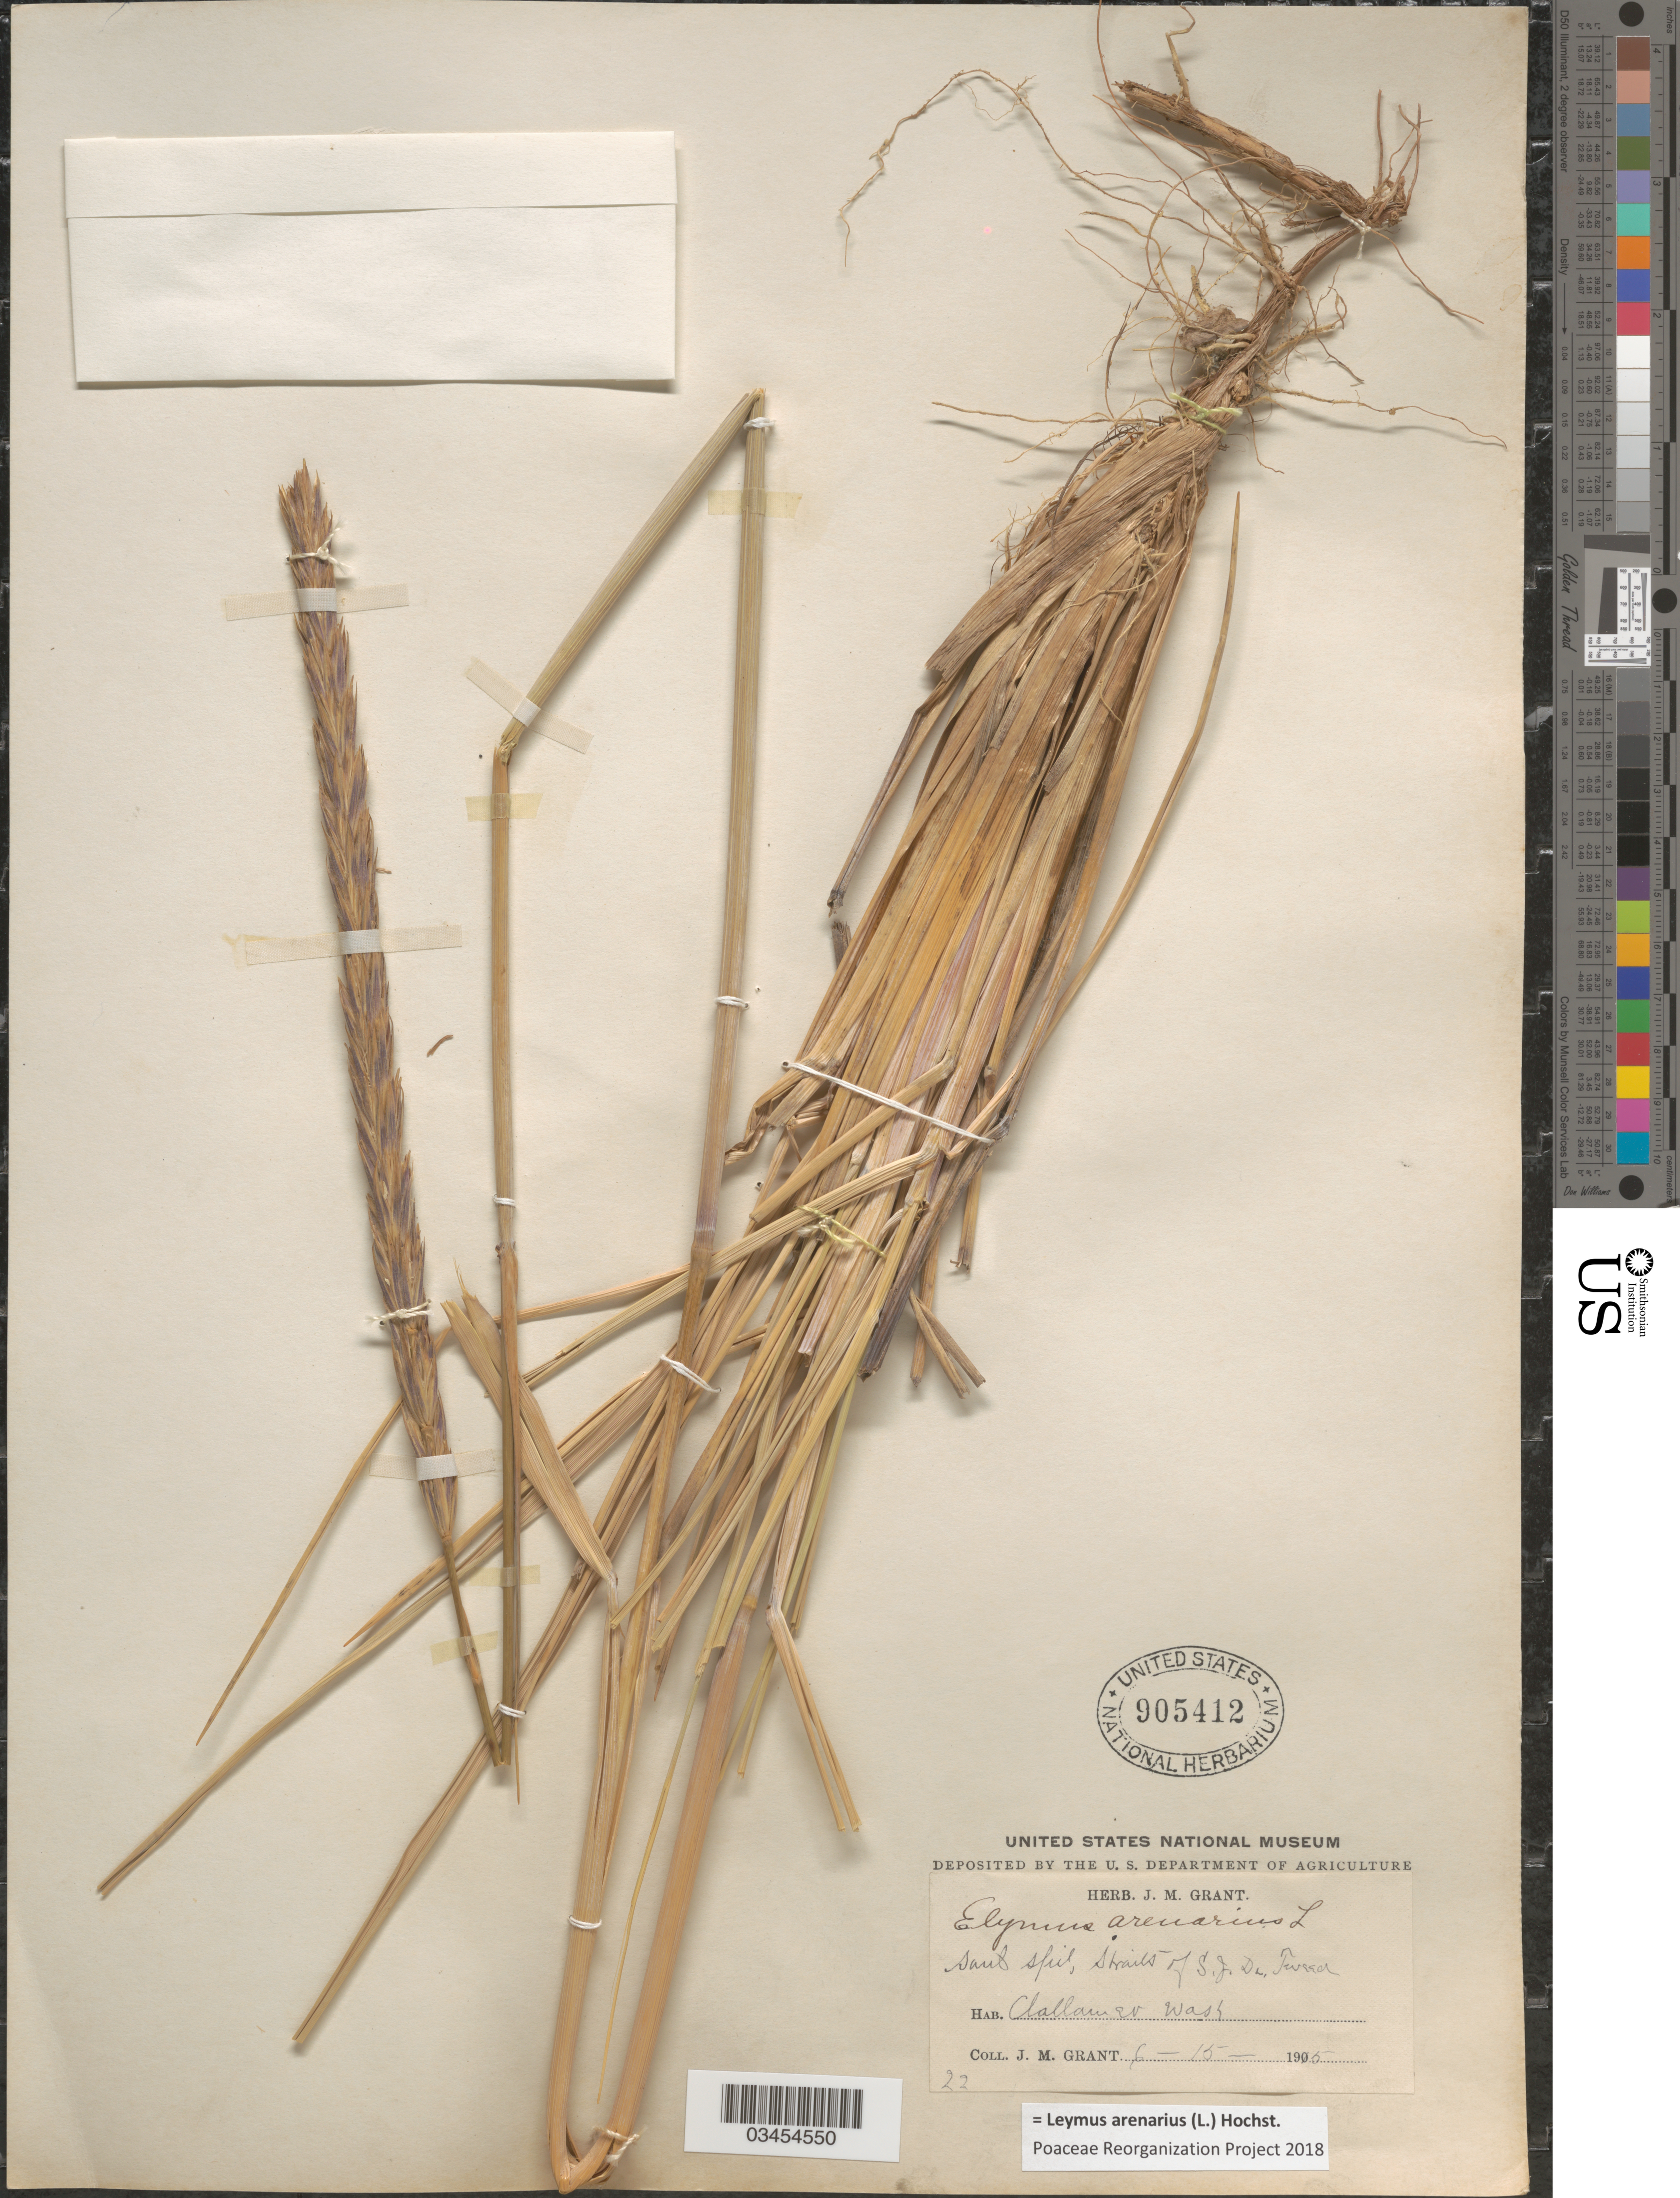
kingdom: Plantae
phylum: Tracheophyta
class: Liliopsida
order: Poales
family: Poaceae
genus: Leymus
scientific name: Leymus mollis subsp. mollis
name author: (Trin.) Pilg.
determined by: Soreng, Robert J., Research Associate (BOT), Smithsonian Institution - National Museum of Natural History (UNITED STATES)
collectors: J. M. Grant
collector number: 22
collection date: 1915-06-15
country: United States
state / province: Washington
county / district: Clallam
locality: Clallam Co.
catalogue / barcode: US 905412